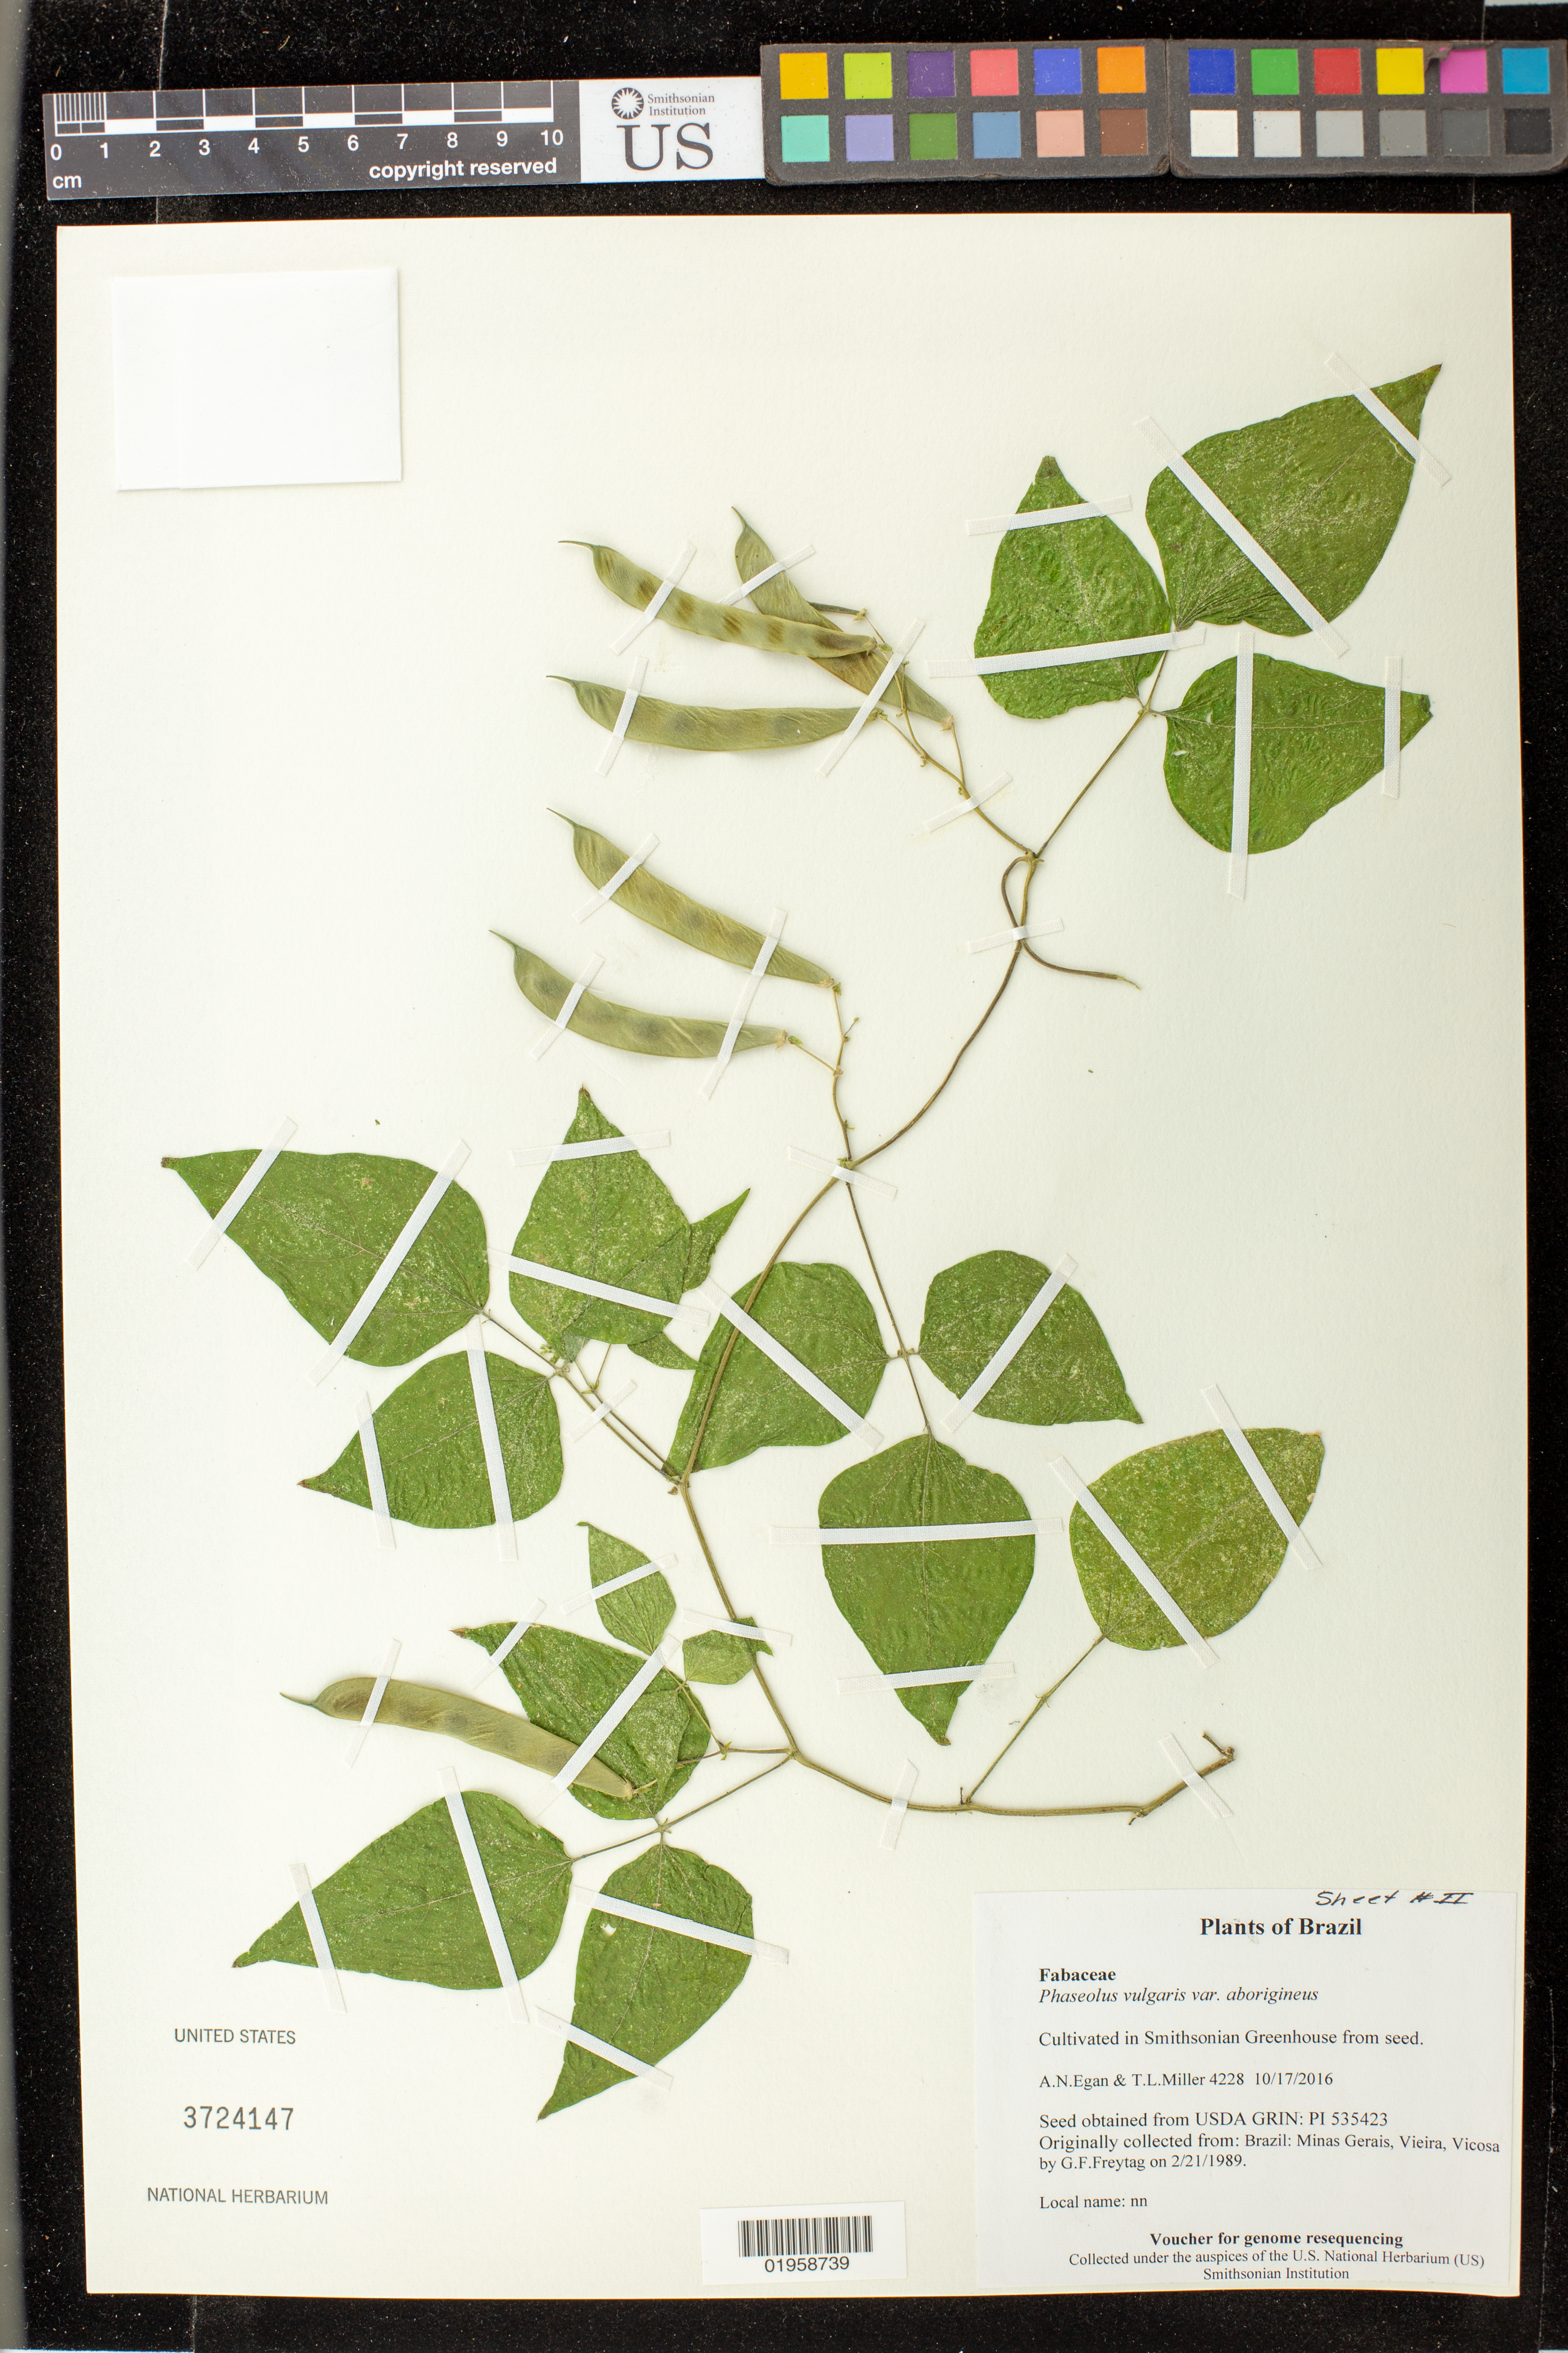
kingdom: Plantae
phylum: Tracheophyta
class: Magnoliopsida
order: Fabales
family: Fabaceae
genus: Phaseolus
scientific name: Phaseolus vulgaris var. aborigineus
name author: (Burkart) Baudet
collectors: A. N. Egan & T. L. Miller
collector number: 4228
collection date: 2016-10-17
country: United States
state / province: Maryland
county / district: Prince George's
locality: Smithsonian's Museum Support Ctr; 4210 Suitland Pkwy., NMNH Botany Research Greenhouses. Suitland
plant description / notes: Originally collected in Brazil, Minas Gerais, Vieira, Vicosa on 1989-02-21. G.F.Freytag (collector); Grown from seed acquired from the USDA's GRIN seed bank.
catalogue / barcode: US 3724147